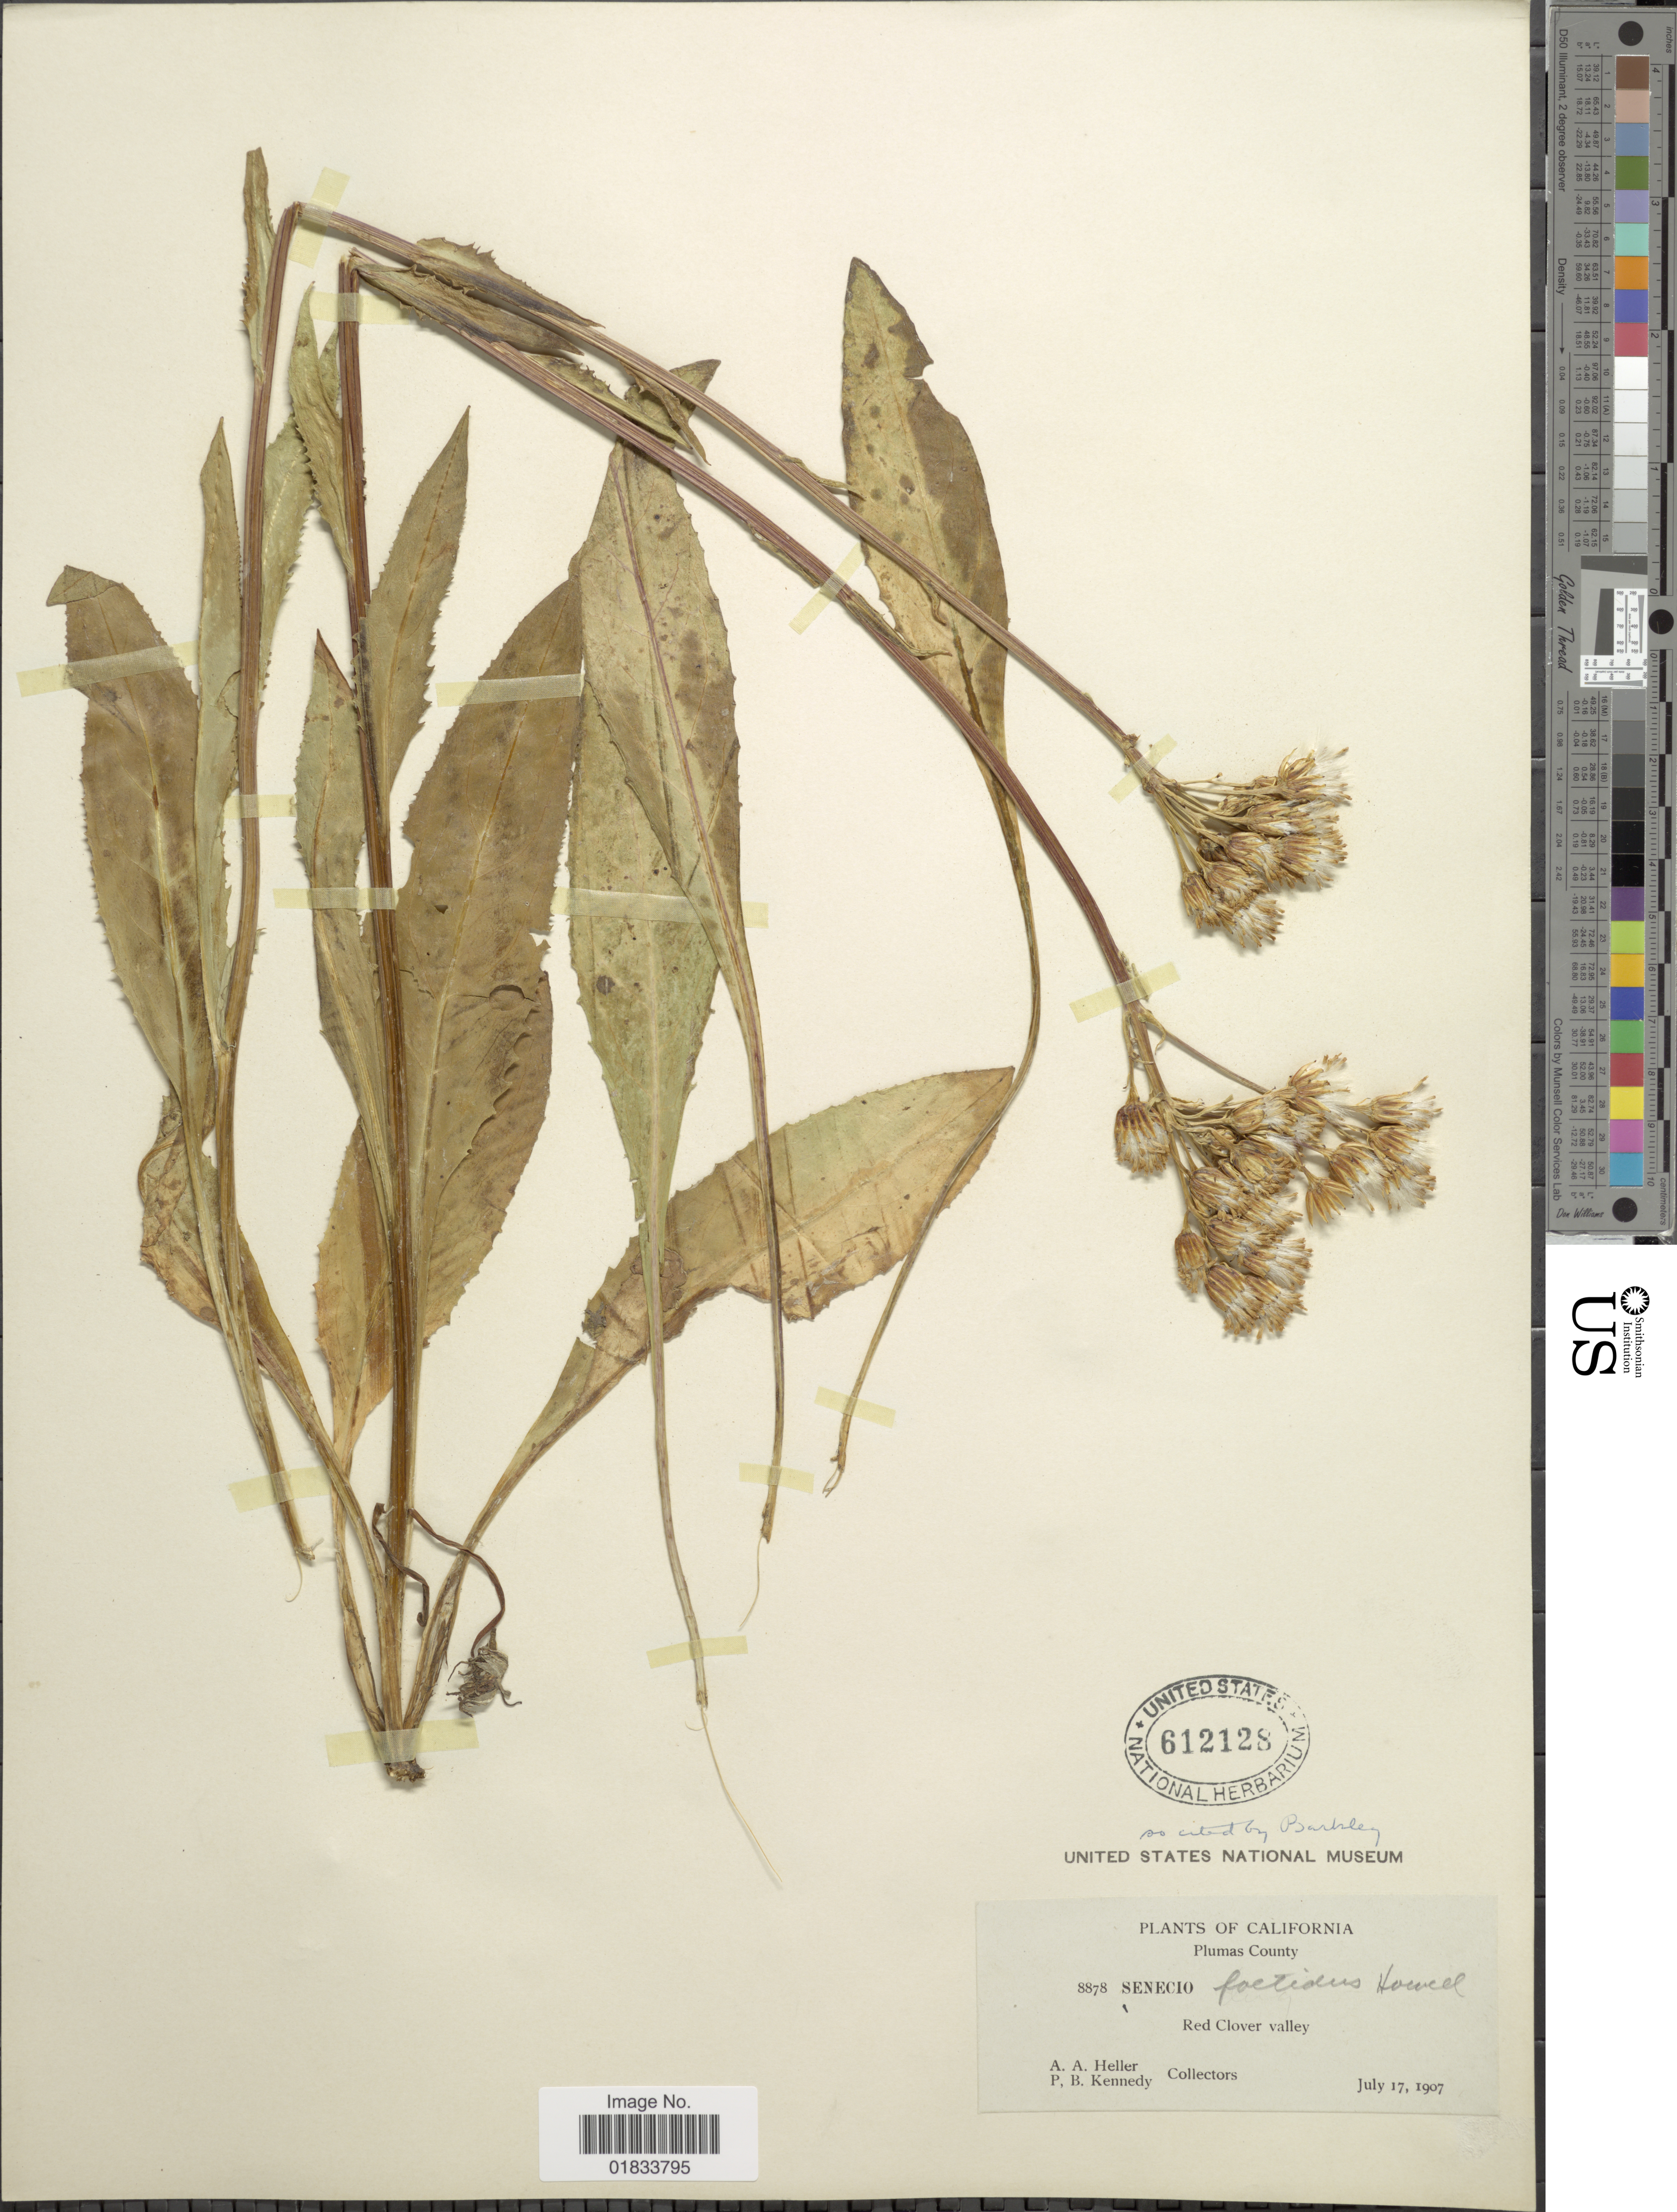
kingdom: Plantae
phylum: Tracheophyta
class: Magnoliopsida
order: Asterales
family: Asteraceae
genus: Senecio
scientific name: Senecio foetidus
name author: Howell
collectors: A. A. Heller & P. B. Kennedy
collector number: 8878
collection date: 1907-07-17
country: United States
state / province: California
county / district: Plumas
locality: Plumas County, Red Clover Valley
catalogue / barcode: US 612128